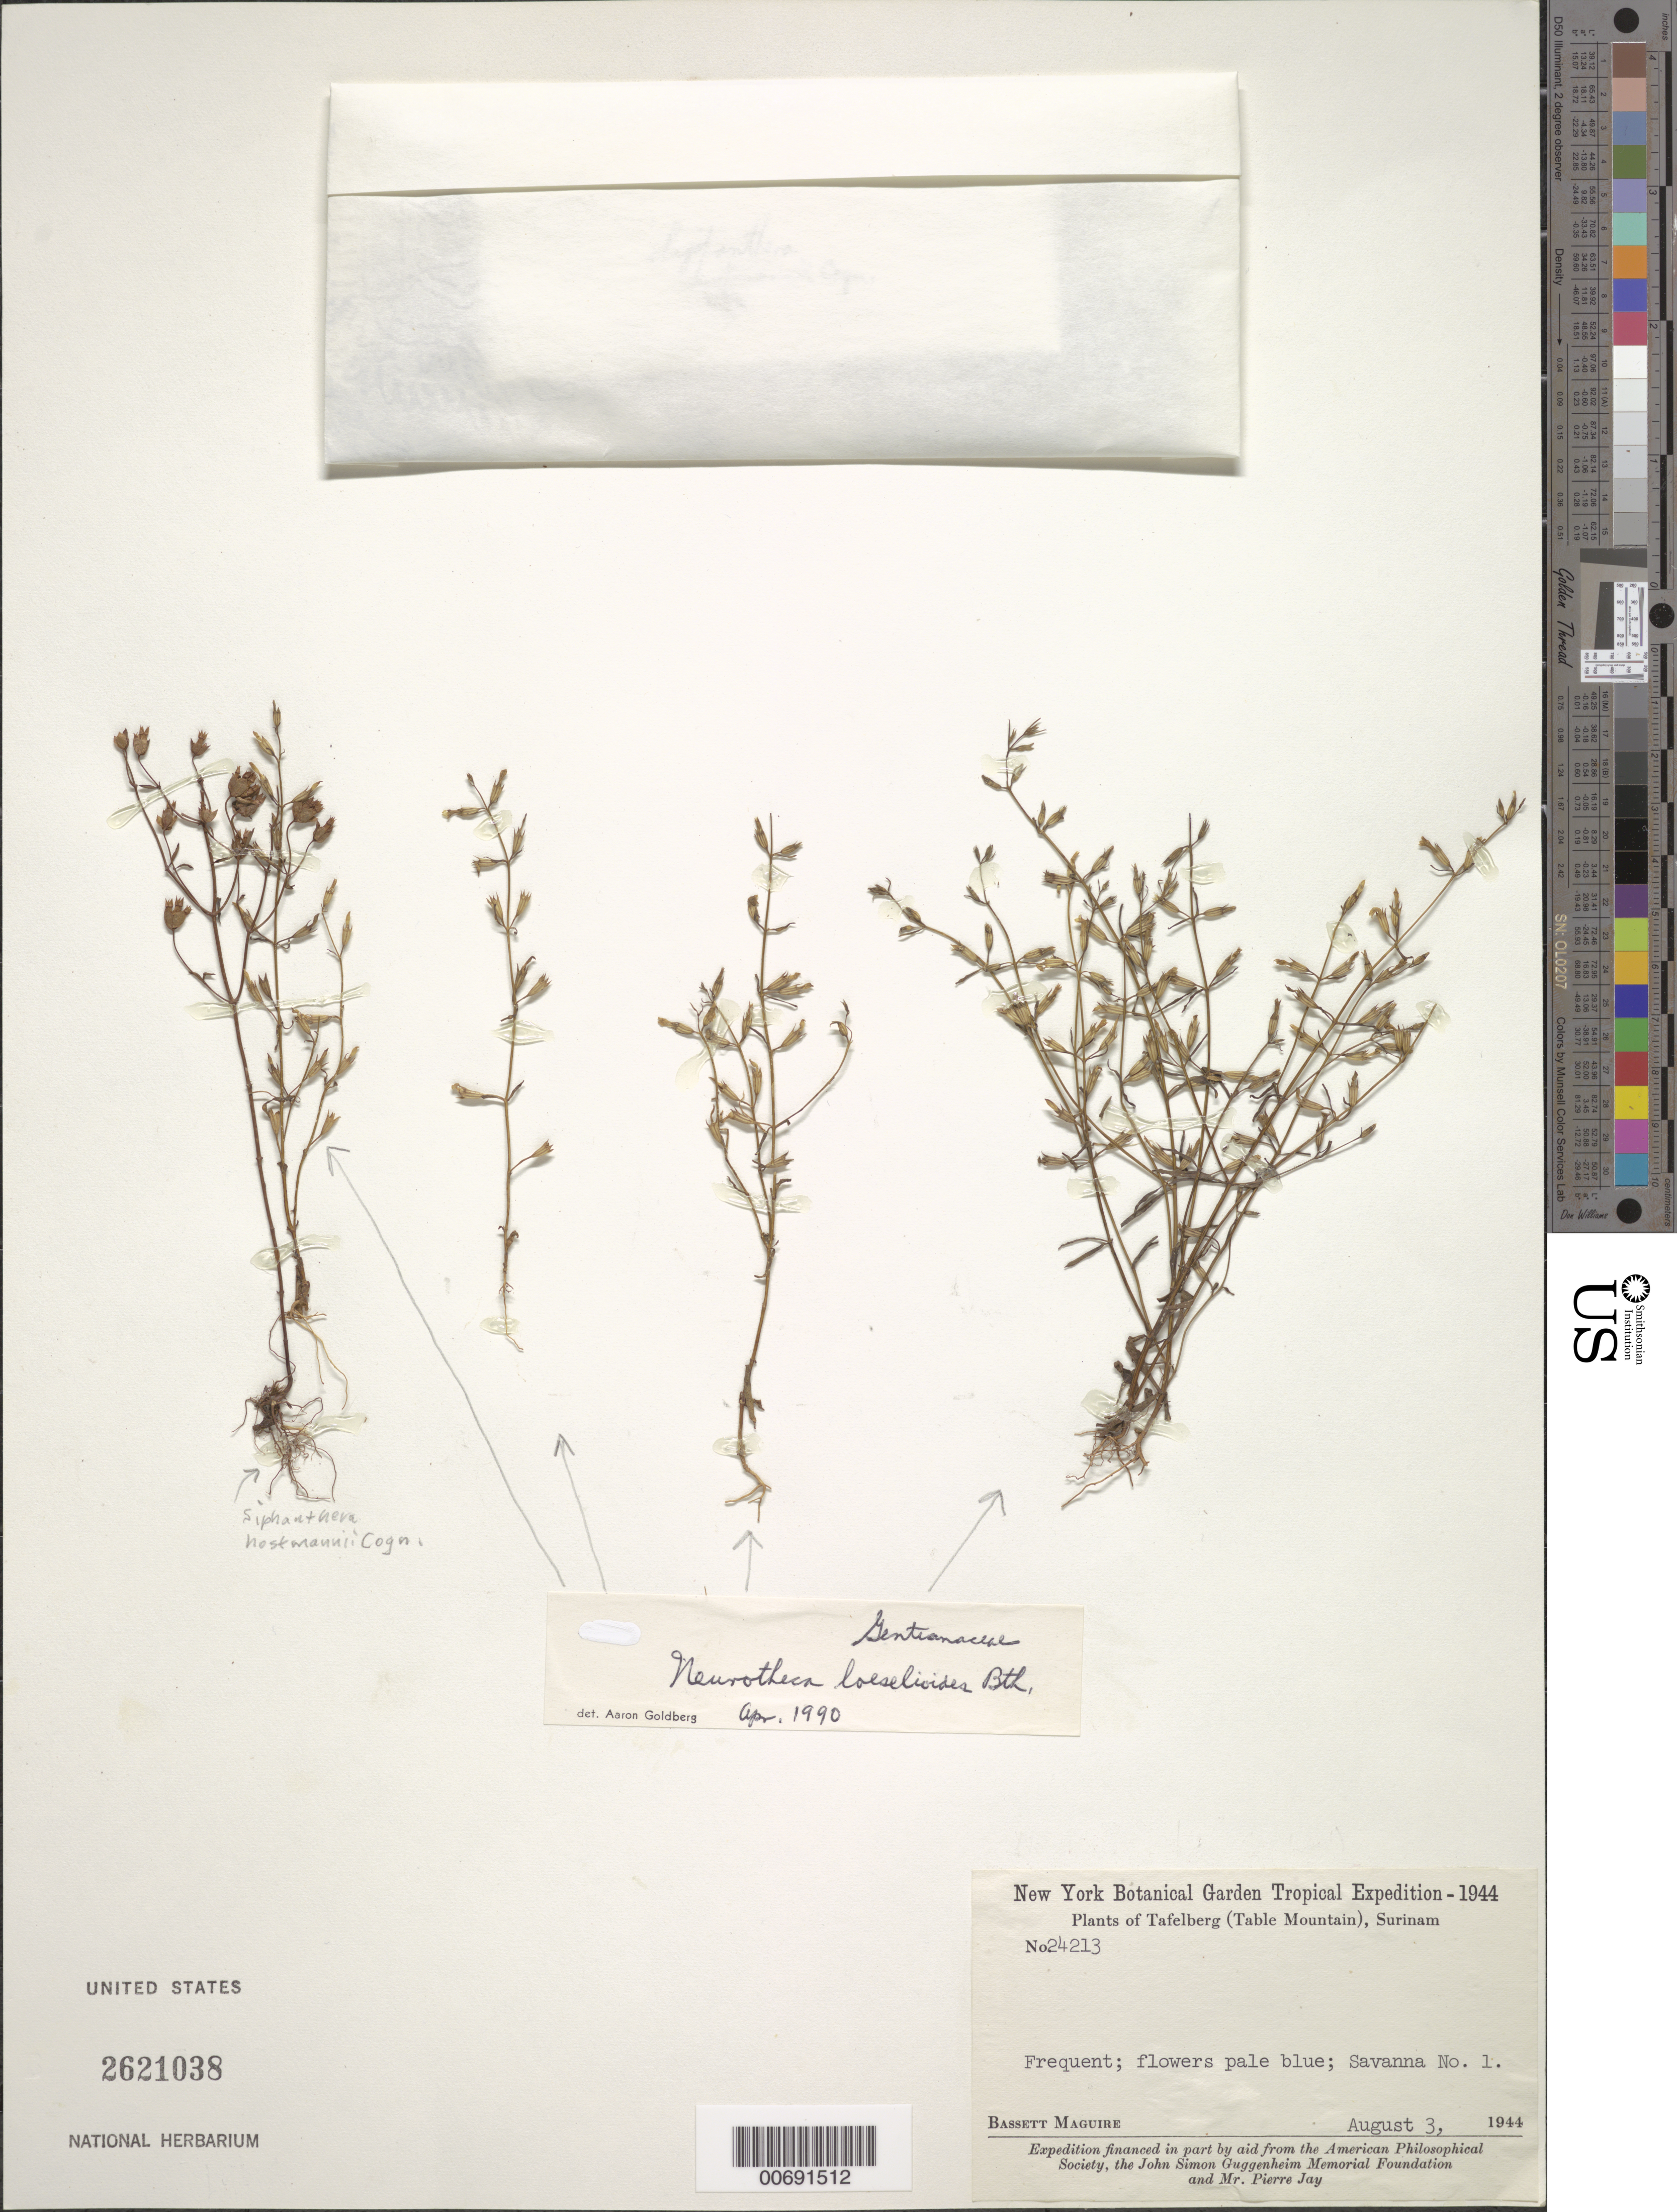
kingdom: Plantae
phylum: Tracheophyta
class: Magnoliopsida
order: Gentianales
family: Gentianaceae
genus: Neurotheca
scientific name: Neurotheca loeselioides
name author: (Spruce ex Progel) Baill.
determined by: Goldberg, Aaron, (US), NMNH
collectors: B. Maguire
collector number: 24213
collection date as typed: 3-Aug-44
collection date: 1944-08-03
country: Suriname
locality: Tafelberg (Table Mountain), Savanna I, vic. Camp no. 1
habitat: Savanna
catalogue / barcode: US 2621038